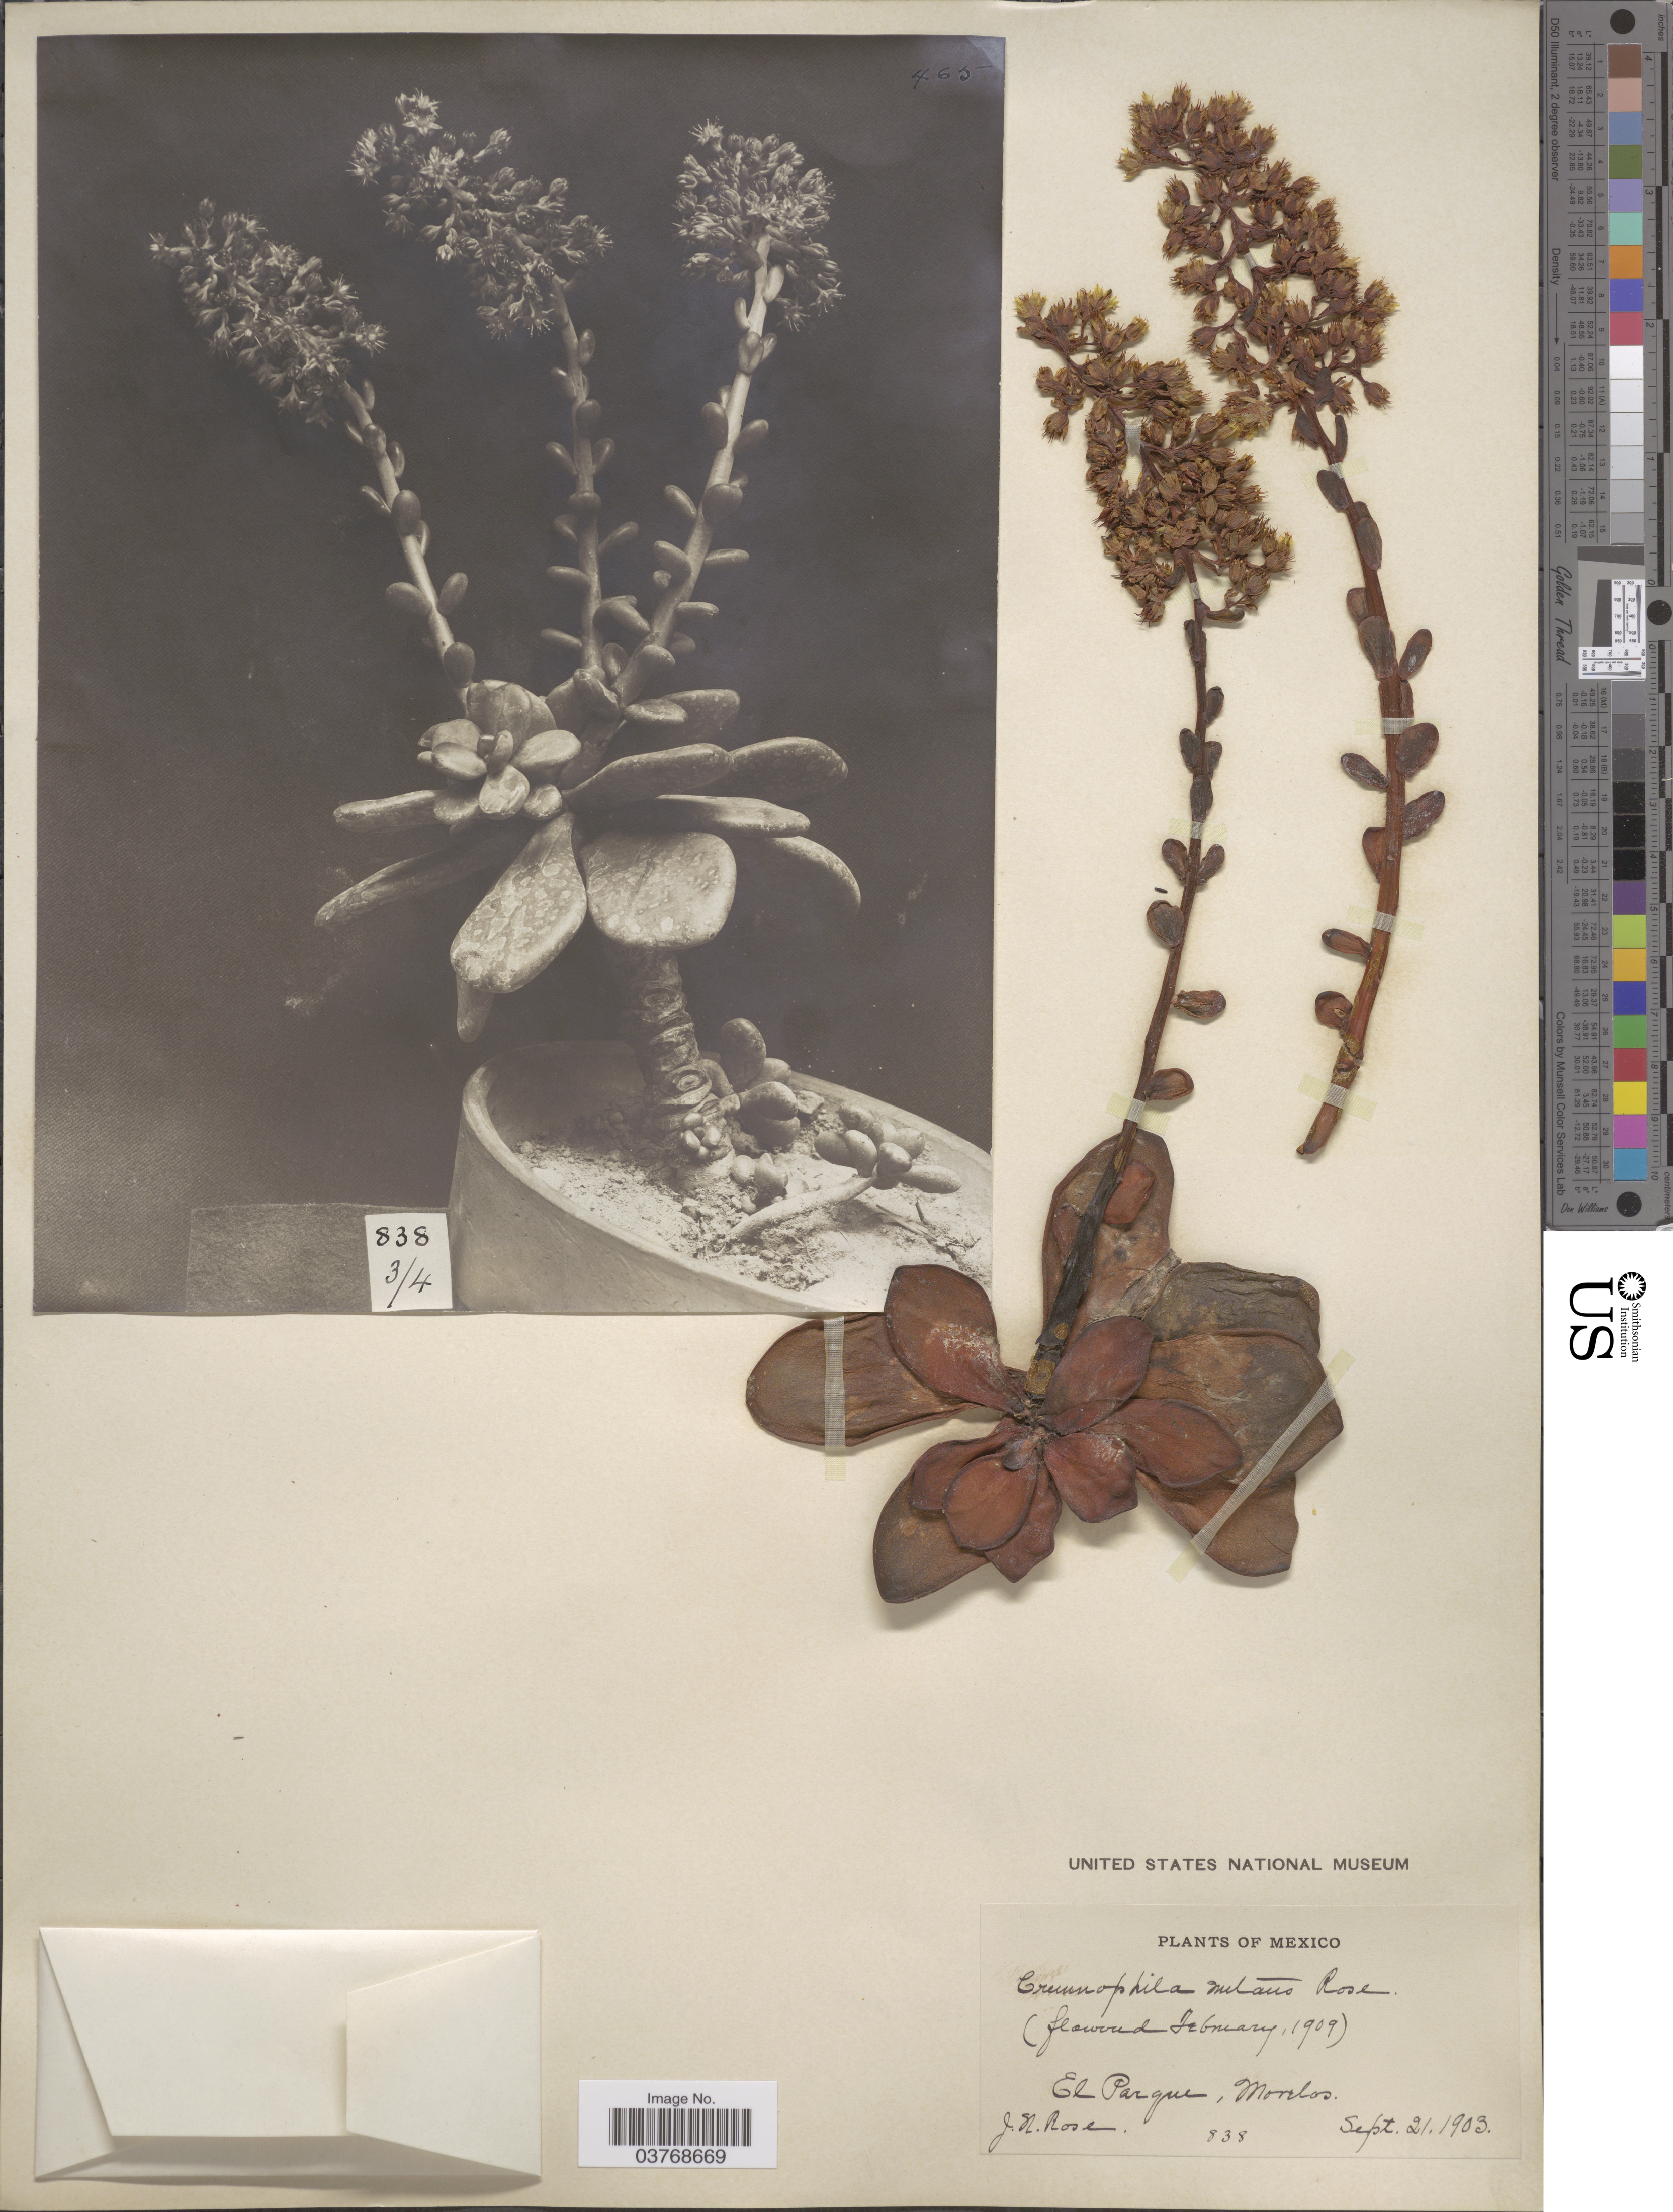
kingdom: Plantae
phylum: Tracheophyta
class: Magnoliopsida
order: Saxifragales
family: Crassulaceae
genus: Cremnophila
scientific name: Cremnophila nutans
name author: (Rose) Rose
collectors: J. N. Rose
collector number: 838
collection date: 1903-09-21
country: Mexico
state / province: Morelos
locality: El Parque.